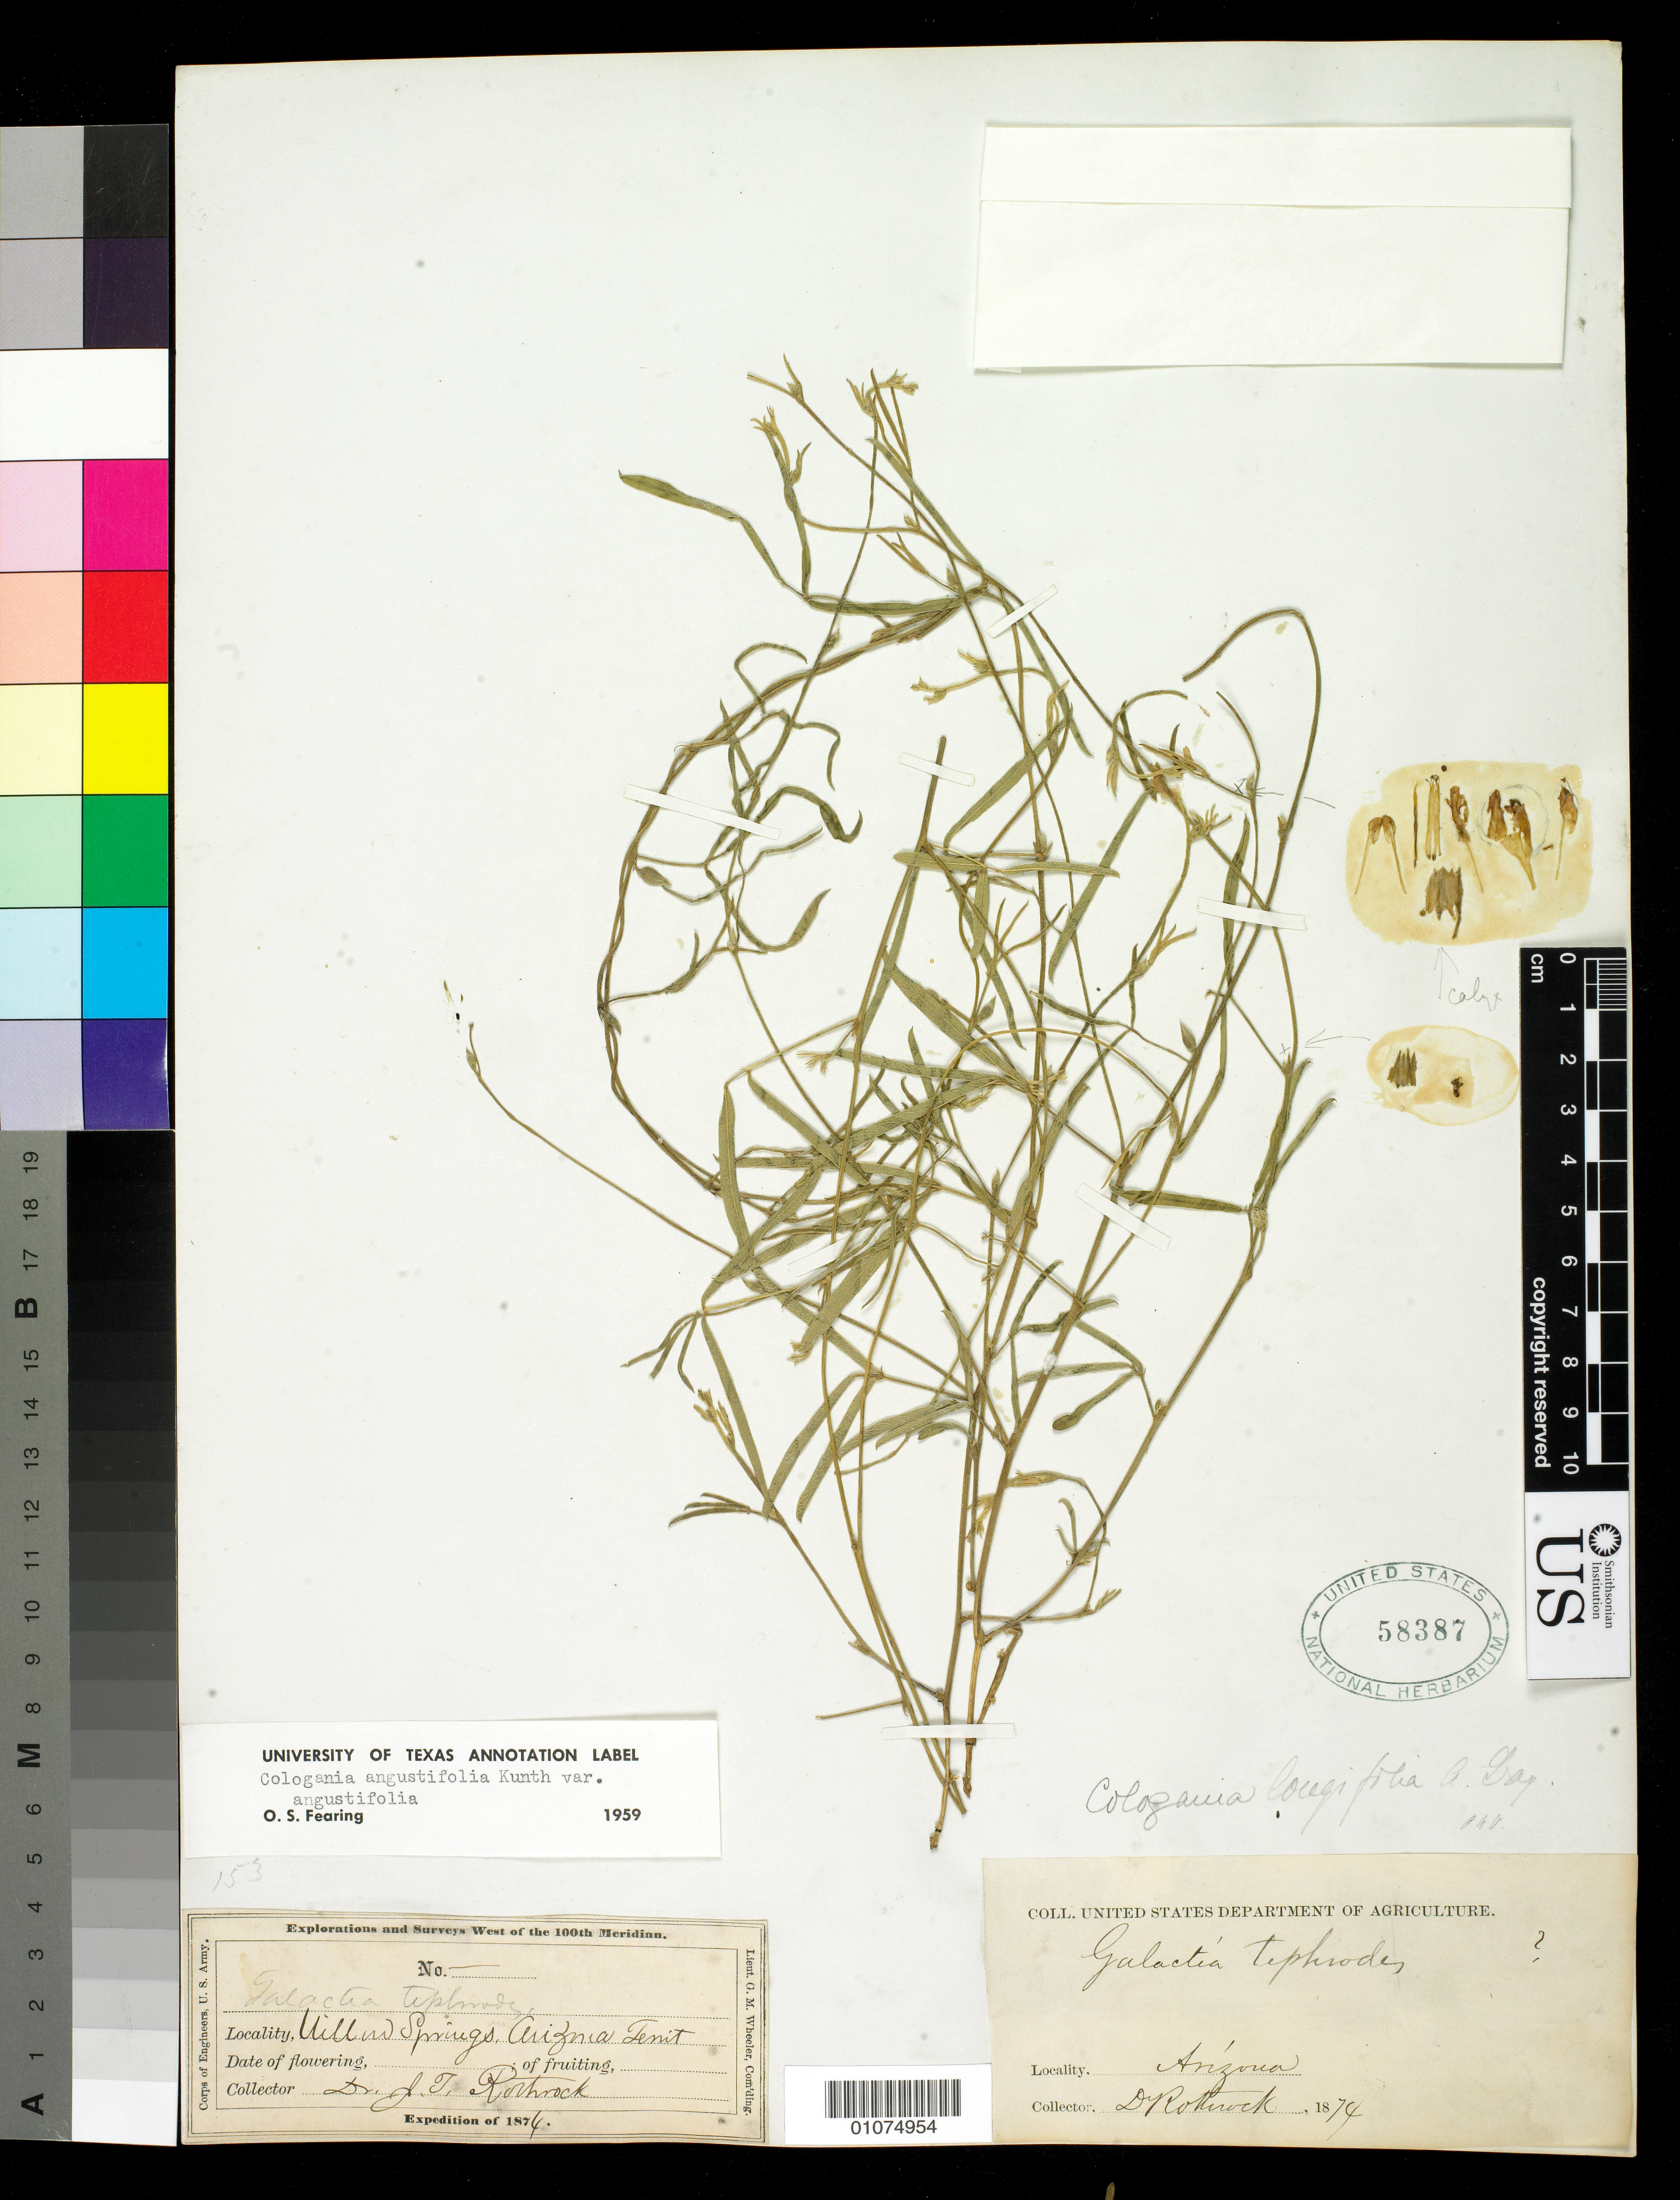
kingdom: Plantae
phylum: Tracheophyta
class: Magnoliopsida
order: Fabales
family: Fabaceae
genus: Cologania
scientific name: Cologania angustifolia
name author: Kunth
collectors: J. T. Rothrock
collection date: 1874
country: United States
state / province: Arizona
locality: Willow Springs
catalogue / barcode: US 58387